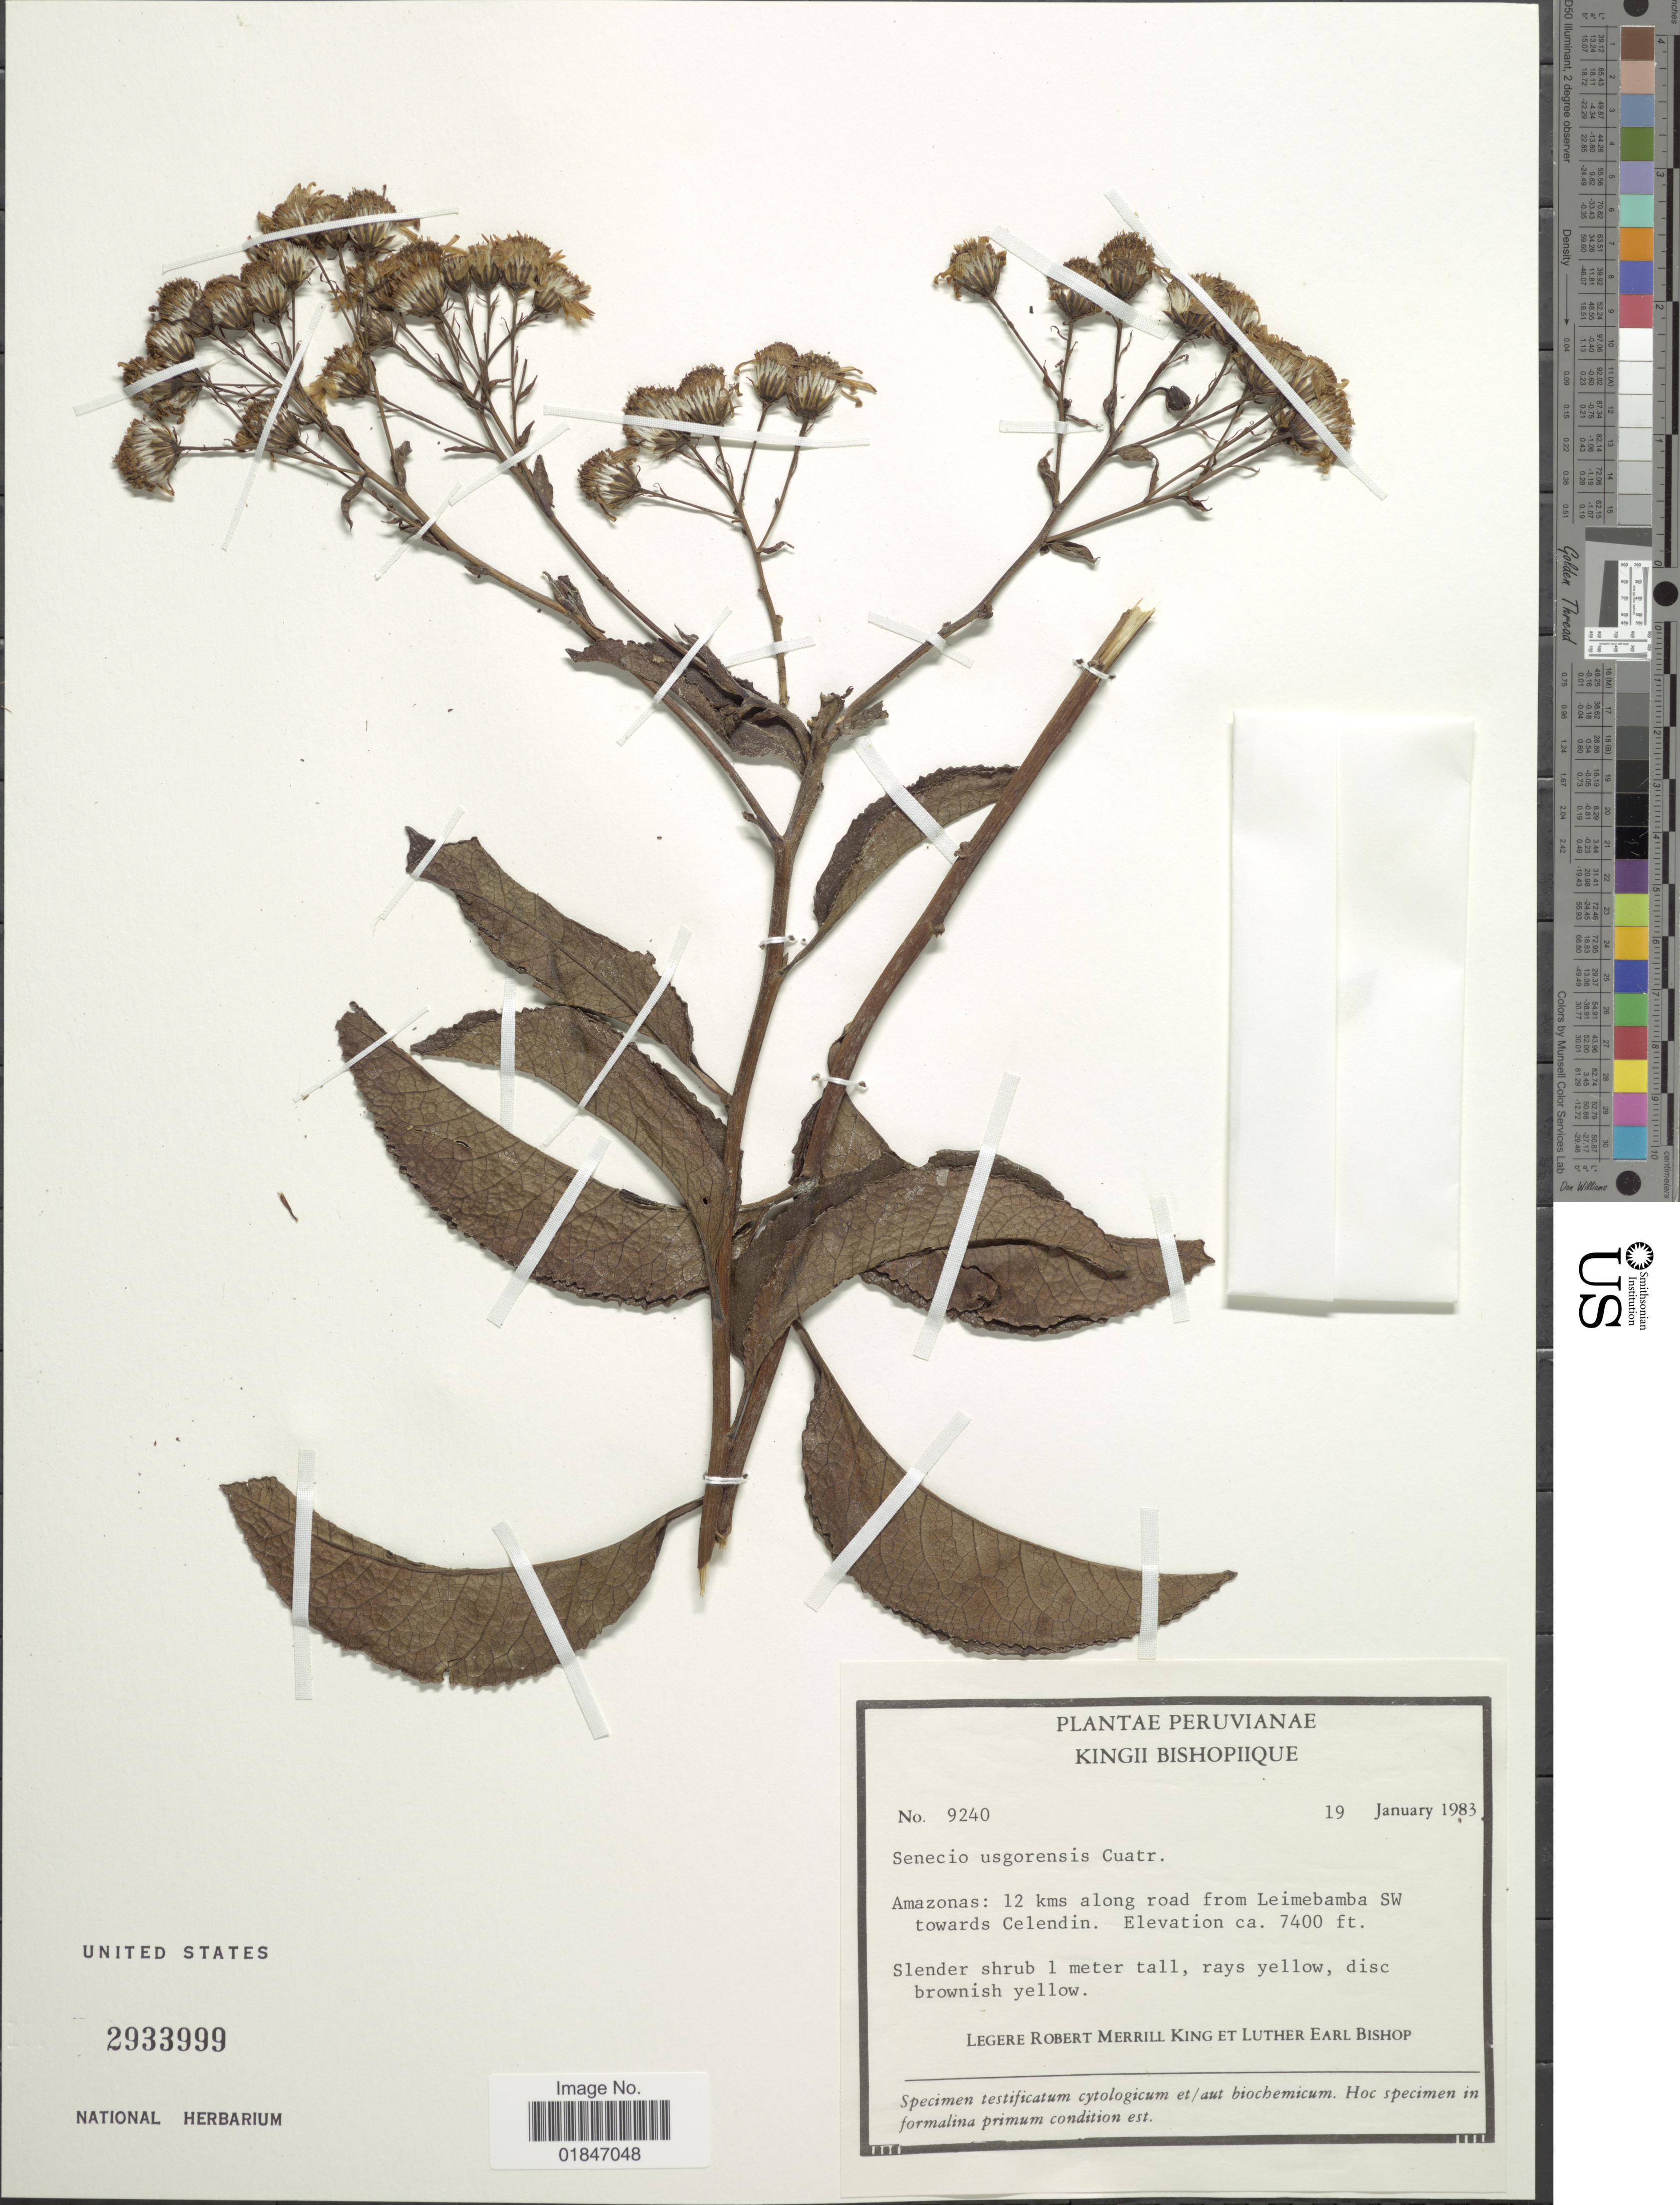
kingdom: Plantae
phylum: Tracheophyta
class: Magnoliopsida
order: Asterales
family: Asteraceae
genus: Dendrophorbium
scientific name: Dendrophorbium usgorense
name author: (Cuatrec.) C. Jeffrey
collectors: R. M. King & L. E. Bishop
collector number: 9240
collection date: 1983-01-19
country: Peru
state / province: Amazonas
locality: Amazonas.: 12 kms along road from Leimebamba SW towards Celendin.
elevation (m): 2256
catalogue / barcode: US 2933999